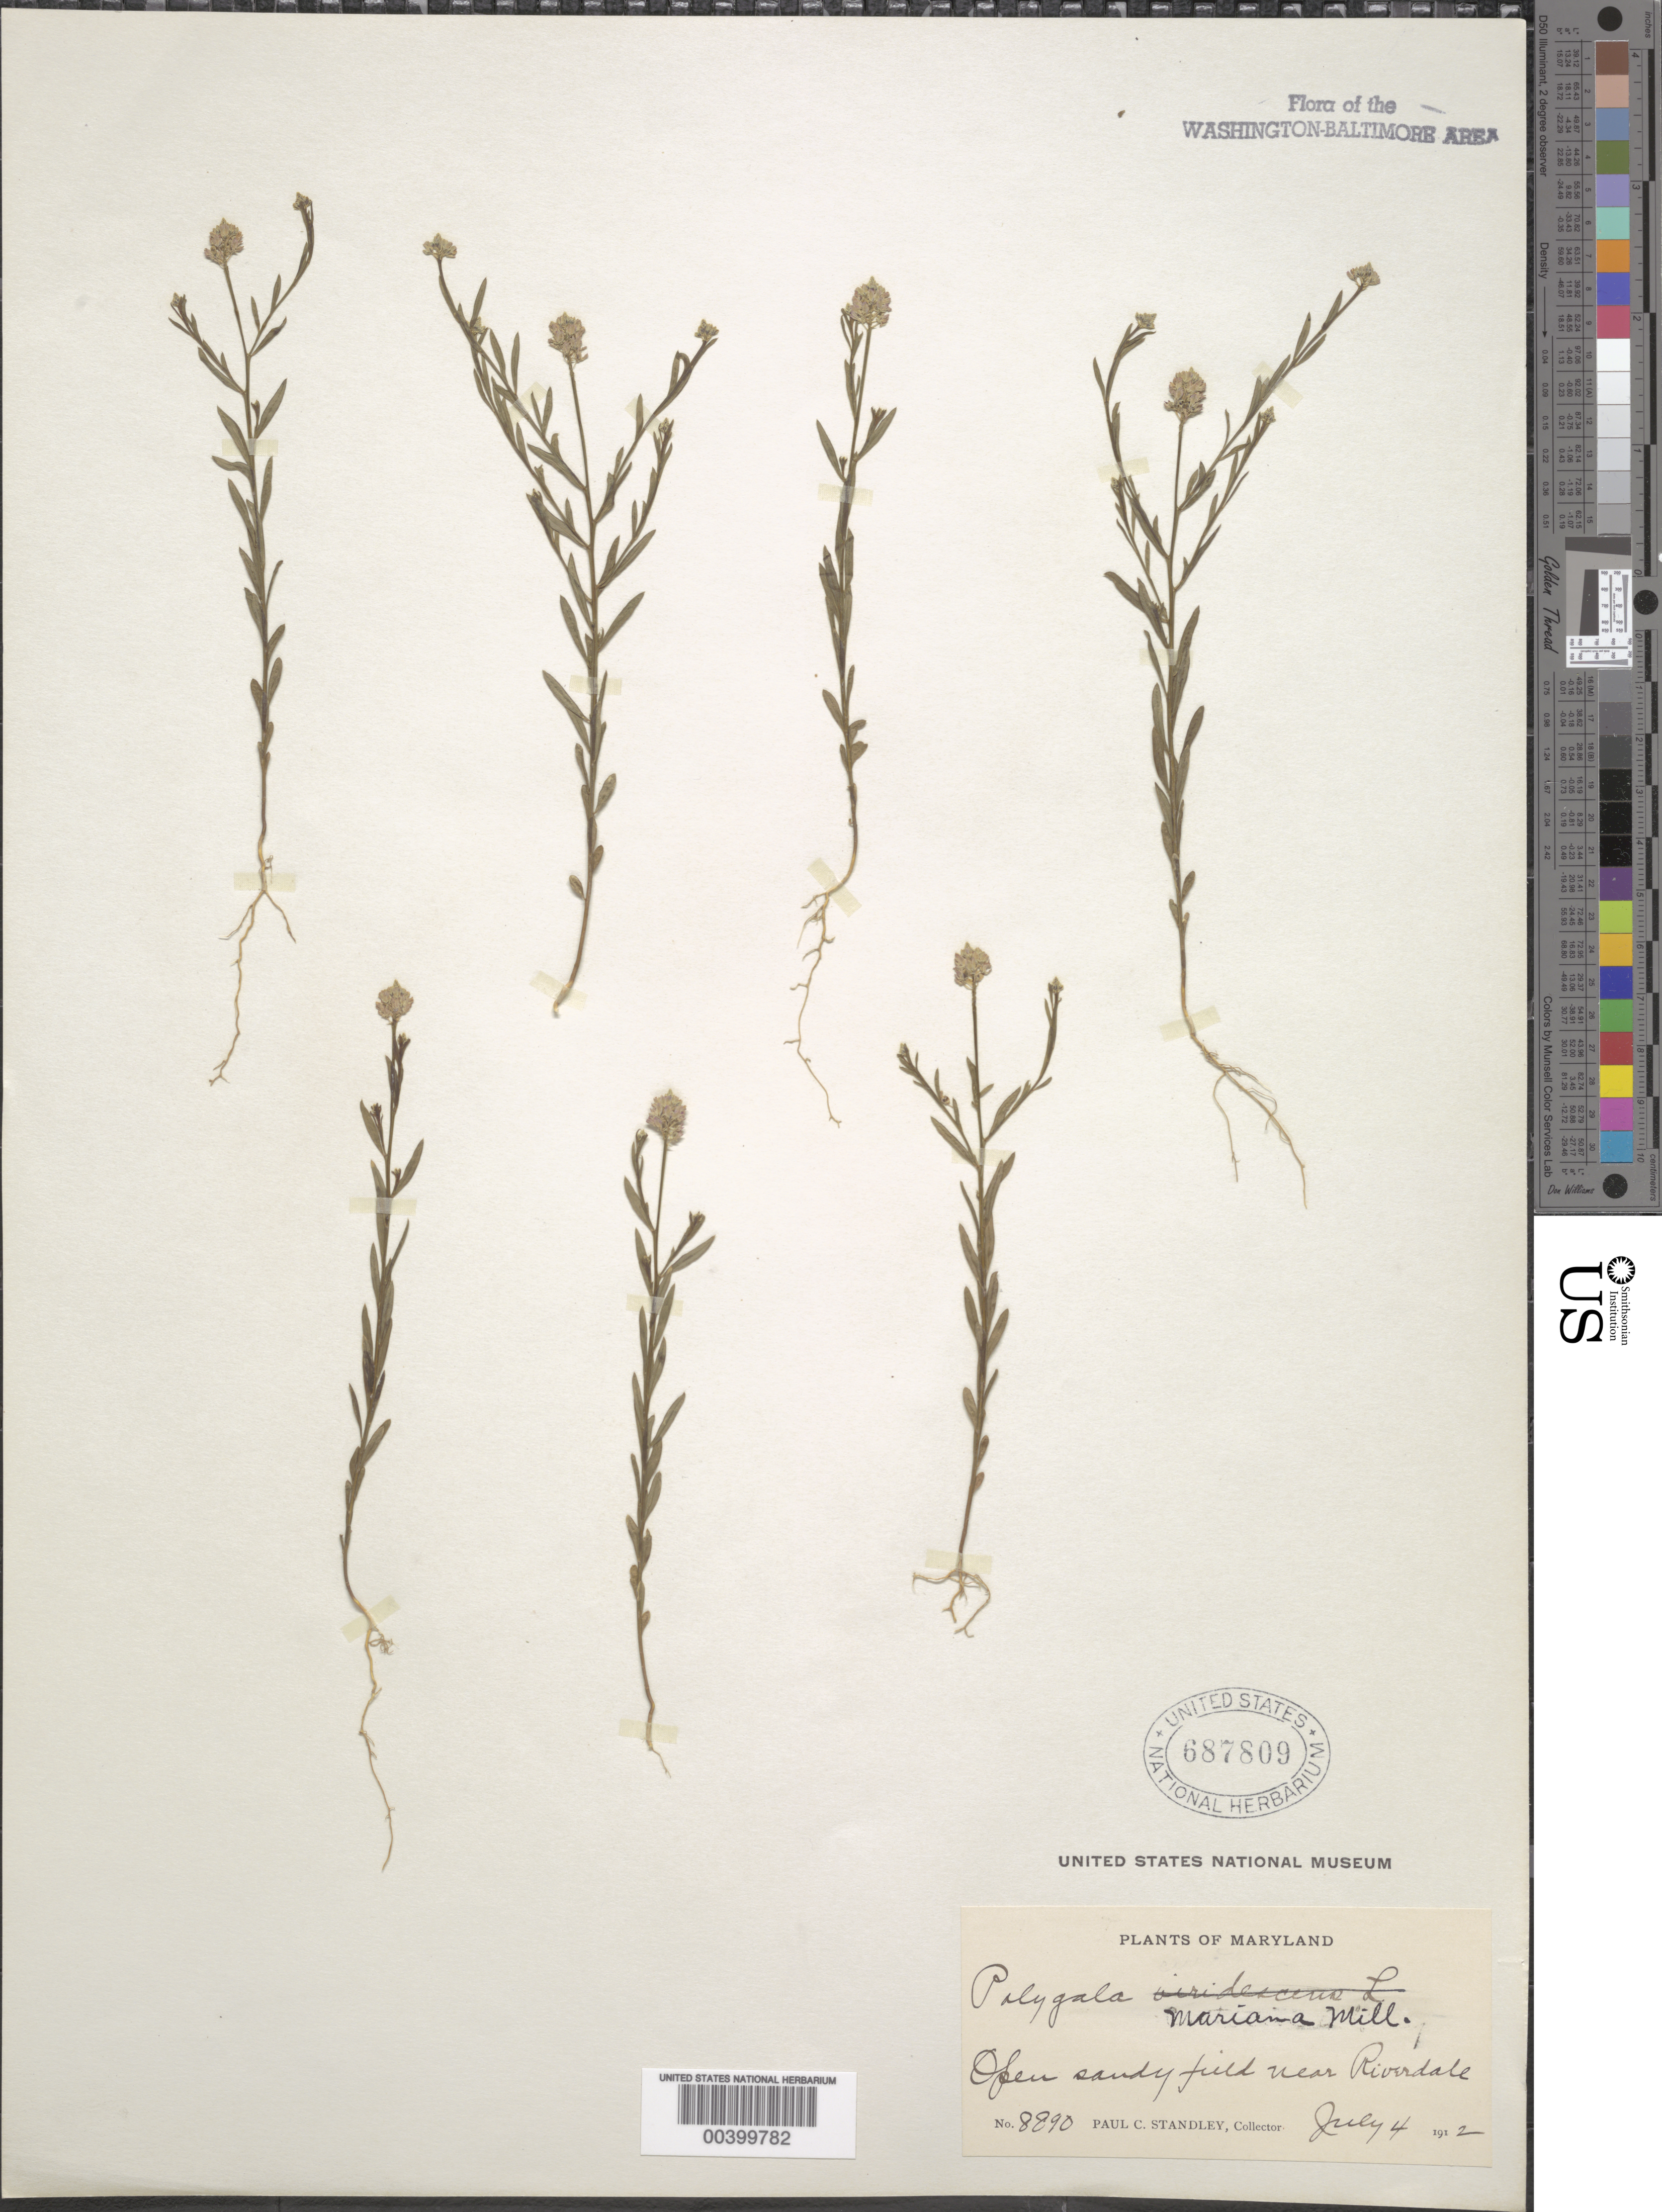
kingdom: Plantae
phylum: Tracheophyta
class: Magnoliopsida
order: Fabales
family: Polygalaceae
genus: Polygala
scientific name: Polygala mariana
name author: Mill.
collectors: P. C. Standley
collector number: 8890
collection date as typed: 04 Jul 1912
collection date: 1912-07-04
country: United States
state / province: Maryland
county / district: Prince George's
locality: Riverdale vicinity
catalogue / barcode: US 687809